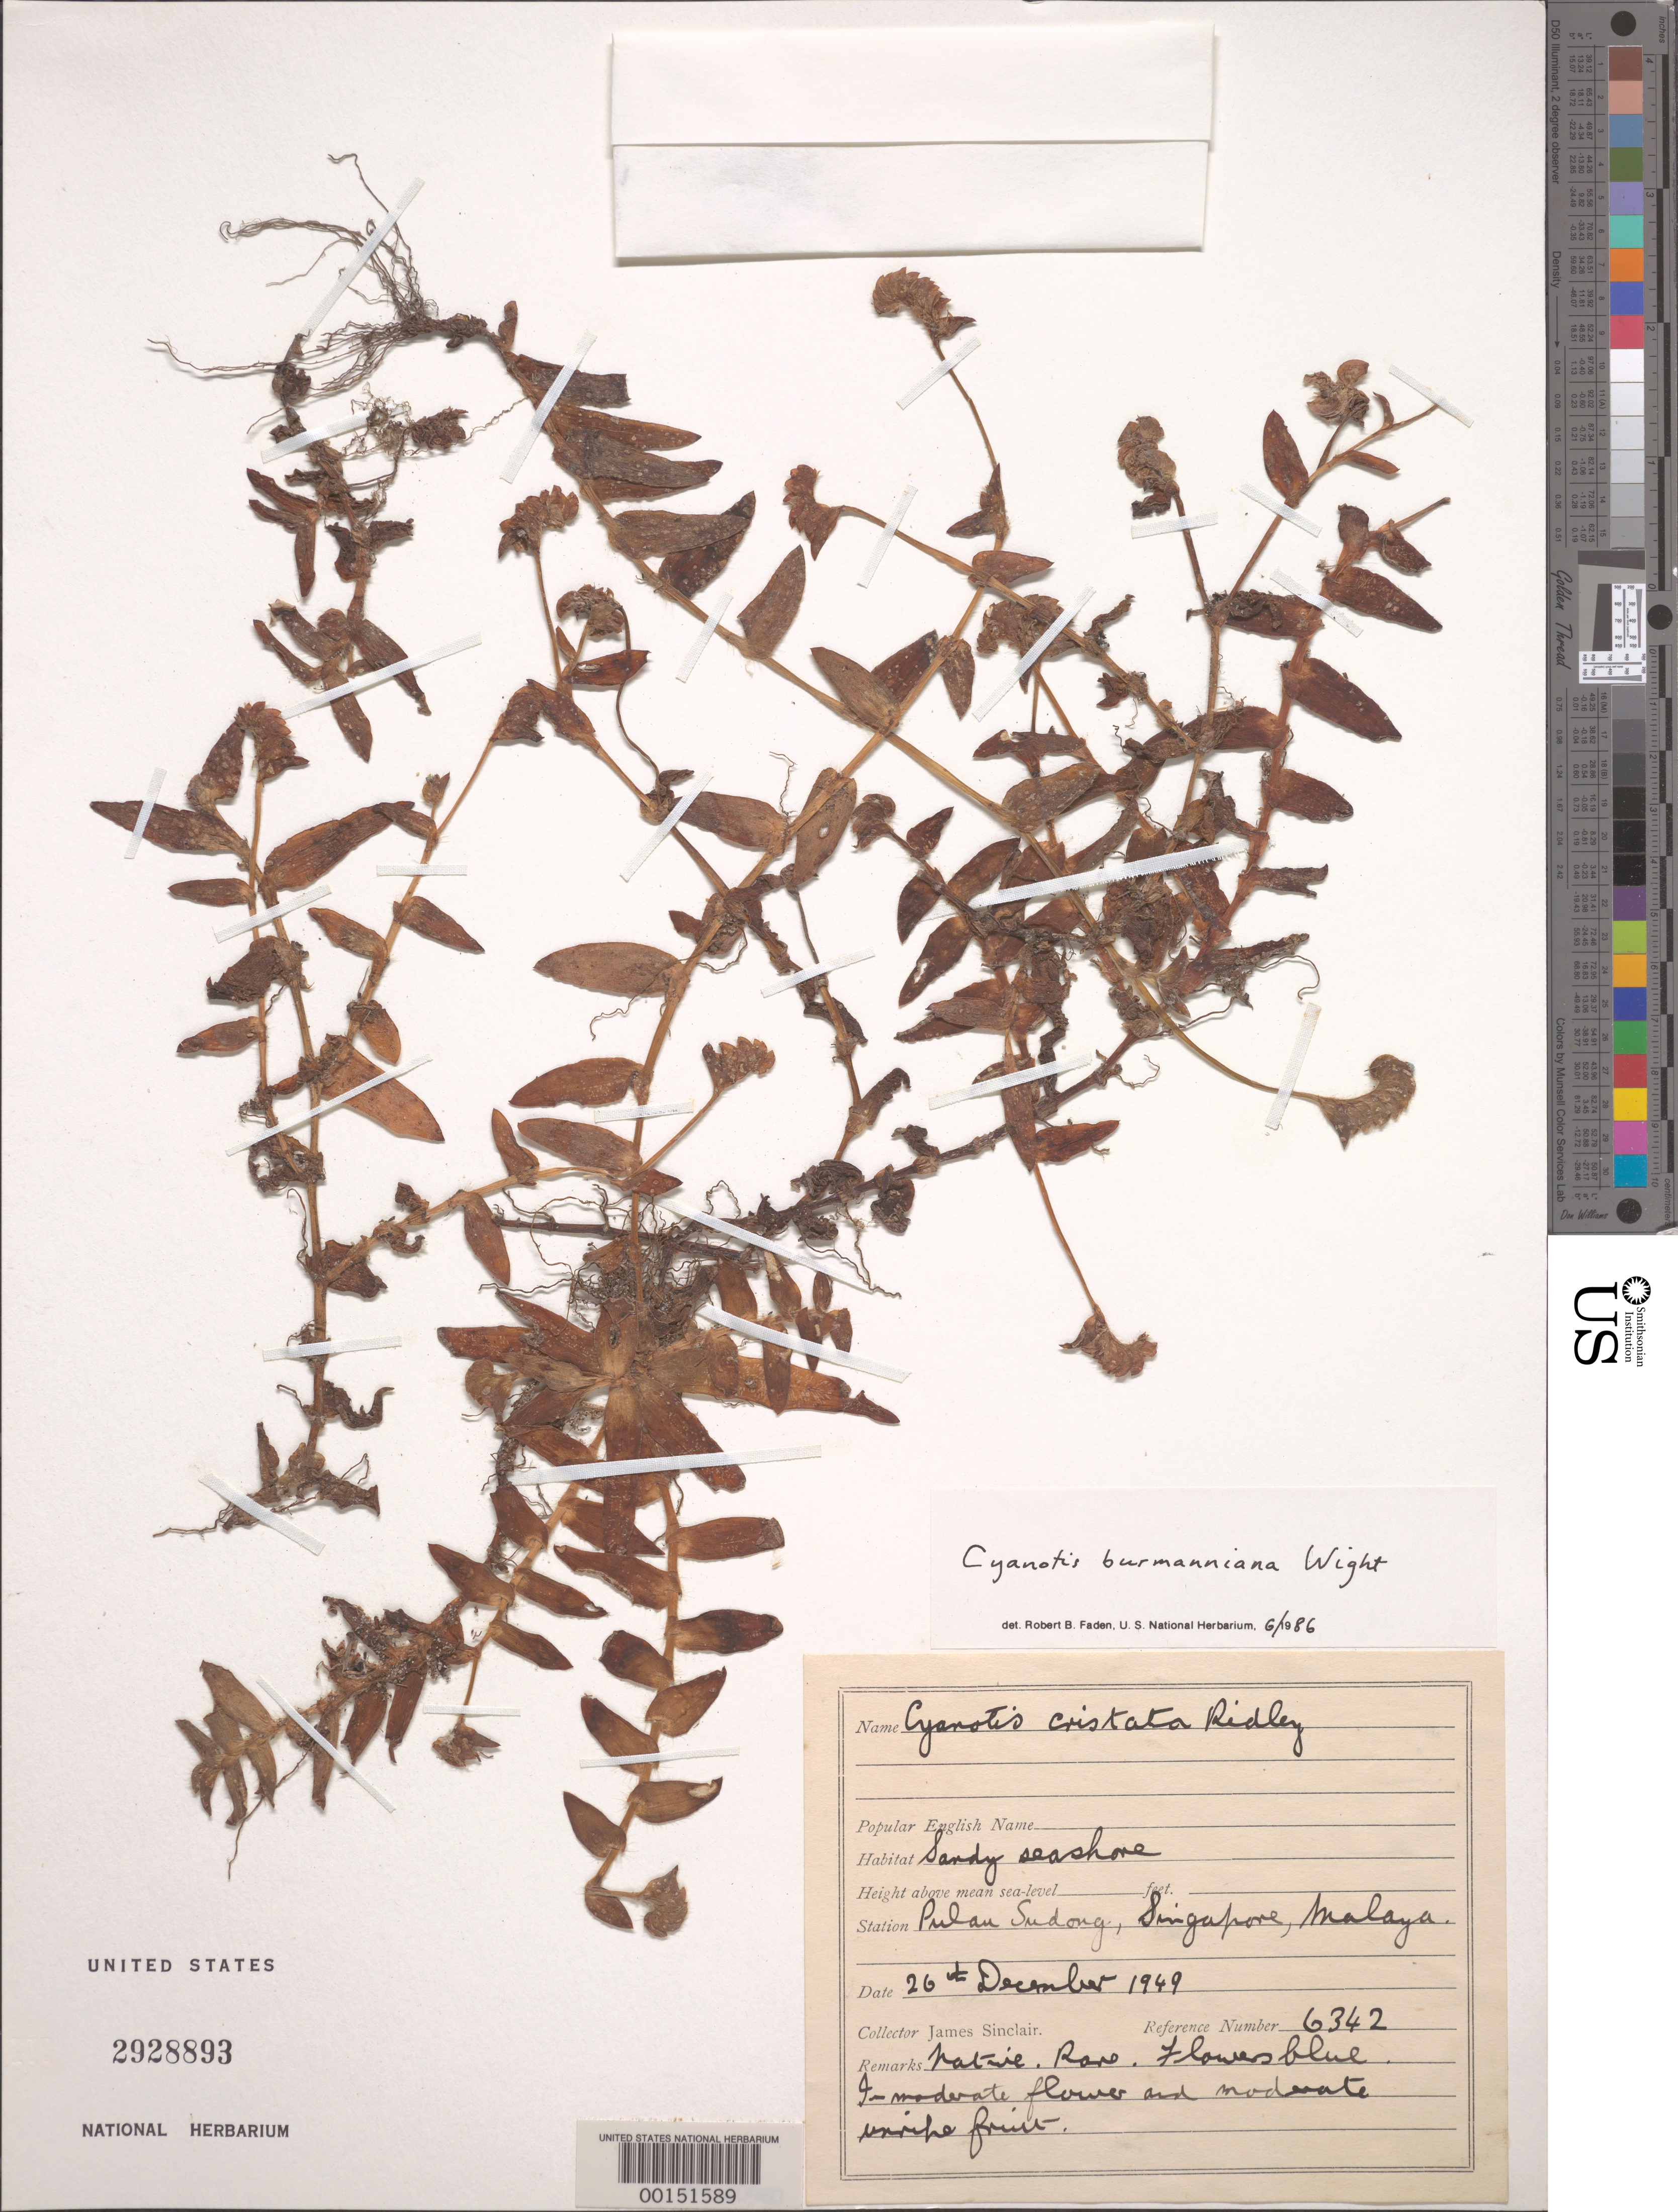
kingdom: Plantae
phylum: Tracheophyta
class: Liliopsida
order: Commelinales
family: Commelinaceae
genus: Cyanotis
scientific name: Cyanotis burmanniana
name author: Wight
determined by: Faden, Robert B., (US), Smithsonian Institution - National Museum of Natural History (UNITED STATES)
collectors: J. Sinclair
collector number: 6342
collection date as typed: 26 Dec 1949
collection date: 1949-12-26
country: Singapore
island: Pulau Sudong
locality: Pulau sudong [Malay Peninsula]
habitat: Sandy shore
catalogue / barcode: US 2928893